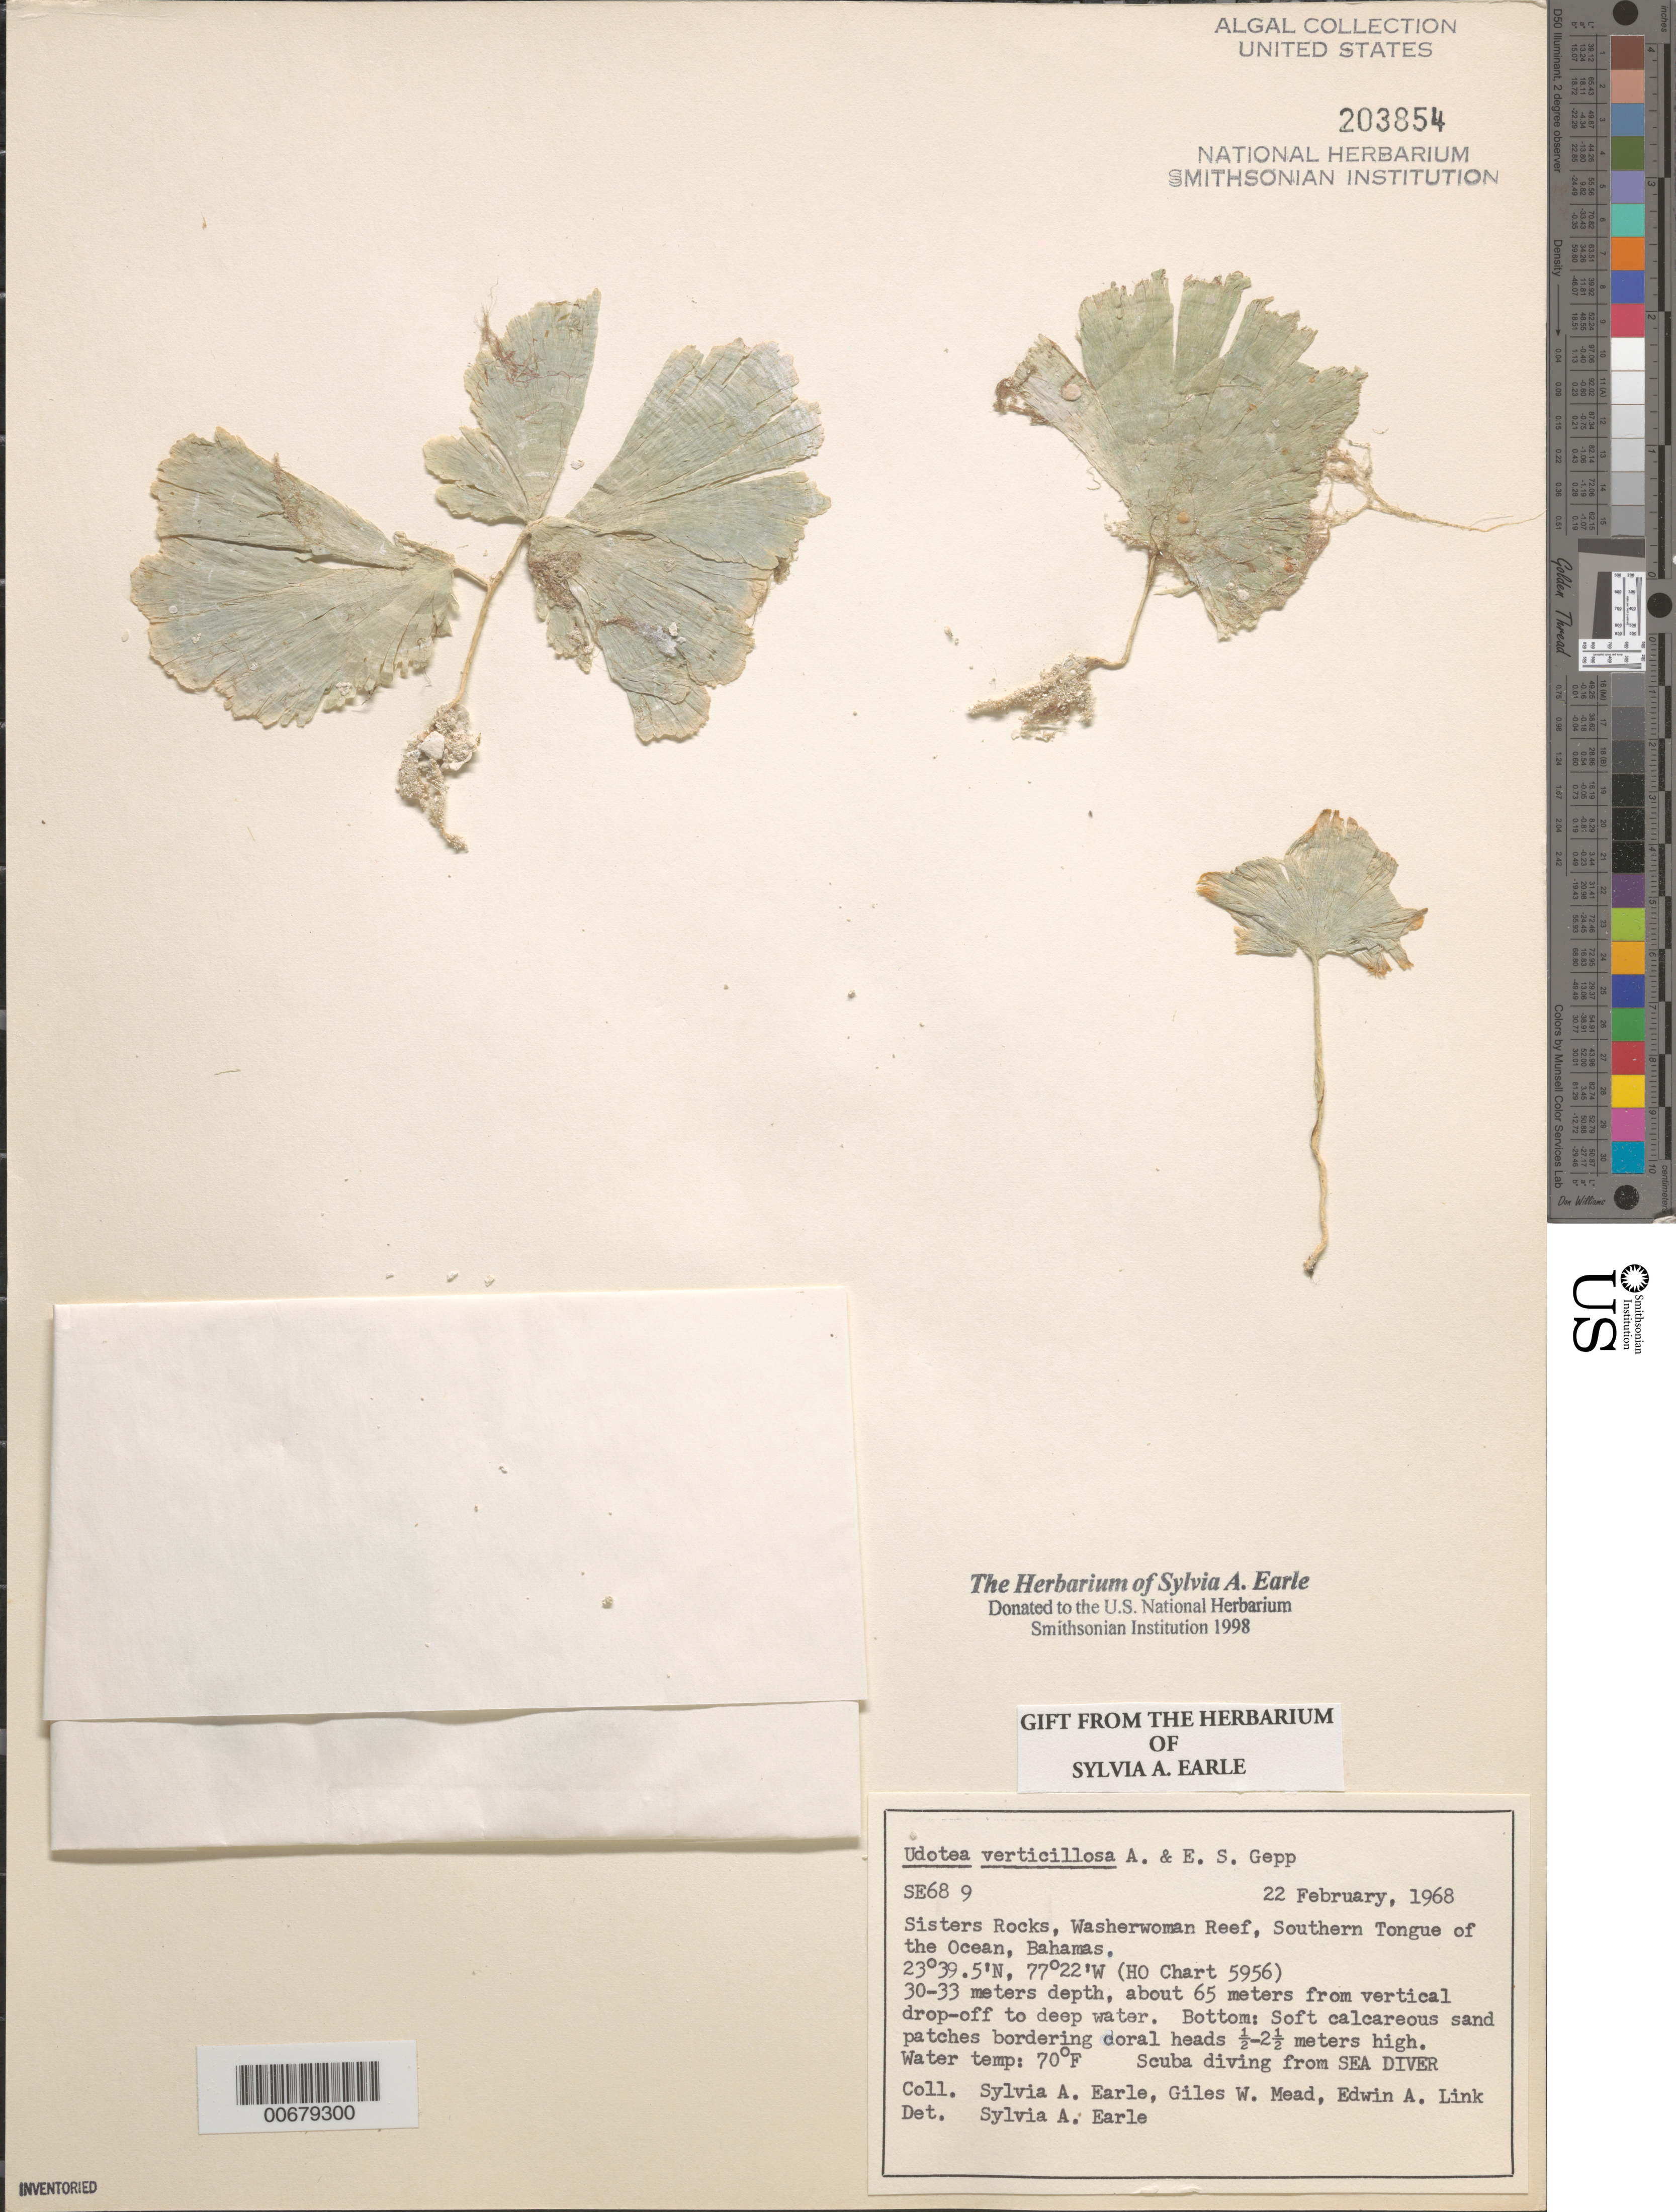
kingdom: Plantae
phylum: Chlorophyta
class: Ulvophyceae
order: Bryopsidales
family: Udoteaceae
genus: Udotea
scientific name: Udotea verticillosa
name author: A. Gepp & E. Gepp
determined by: Earle, S. A.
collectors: S. A. Earle, G. W. Mead & E. A. Link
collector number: SE 689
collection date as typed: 22 Feb 1968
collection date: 1968-02-22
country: Bahamas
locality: Sisters Rocks, Washerwoman Reef, Southern Tongue of the Ocean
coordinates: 23 39.5' N, 77 22' W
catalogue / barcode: US 203854